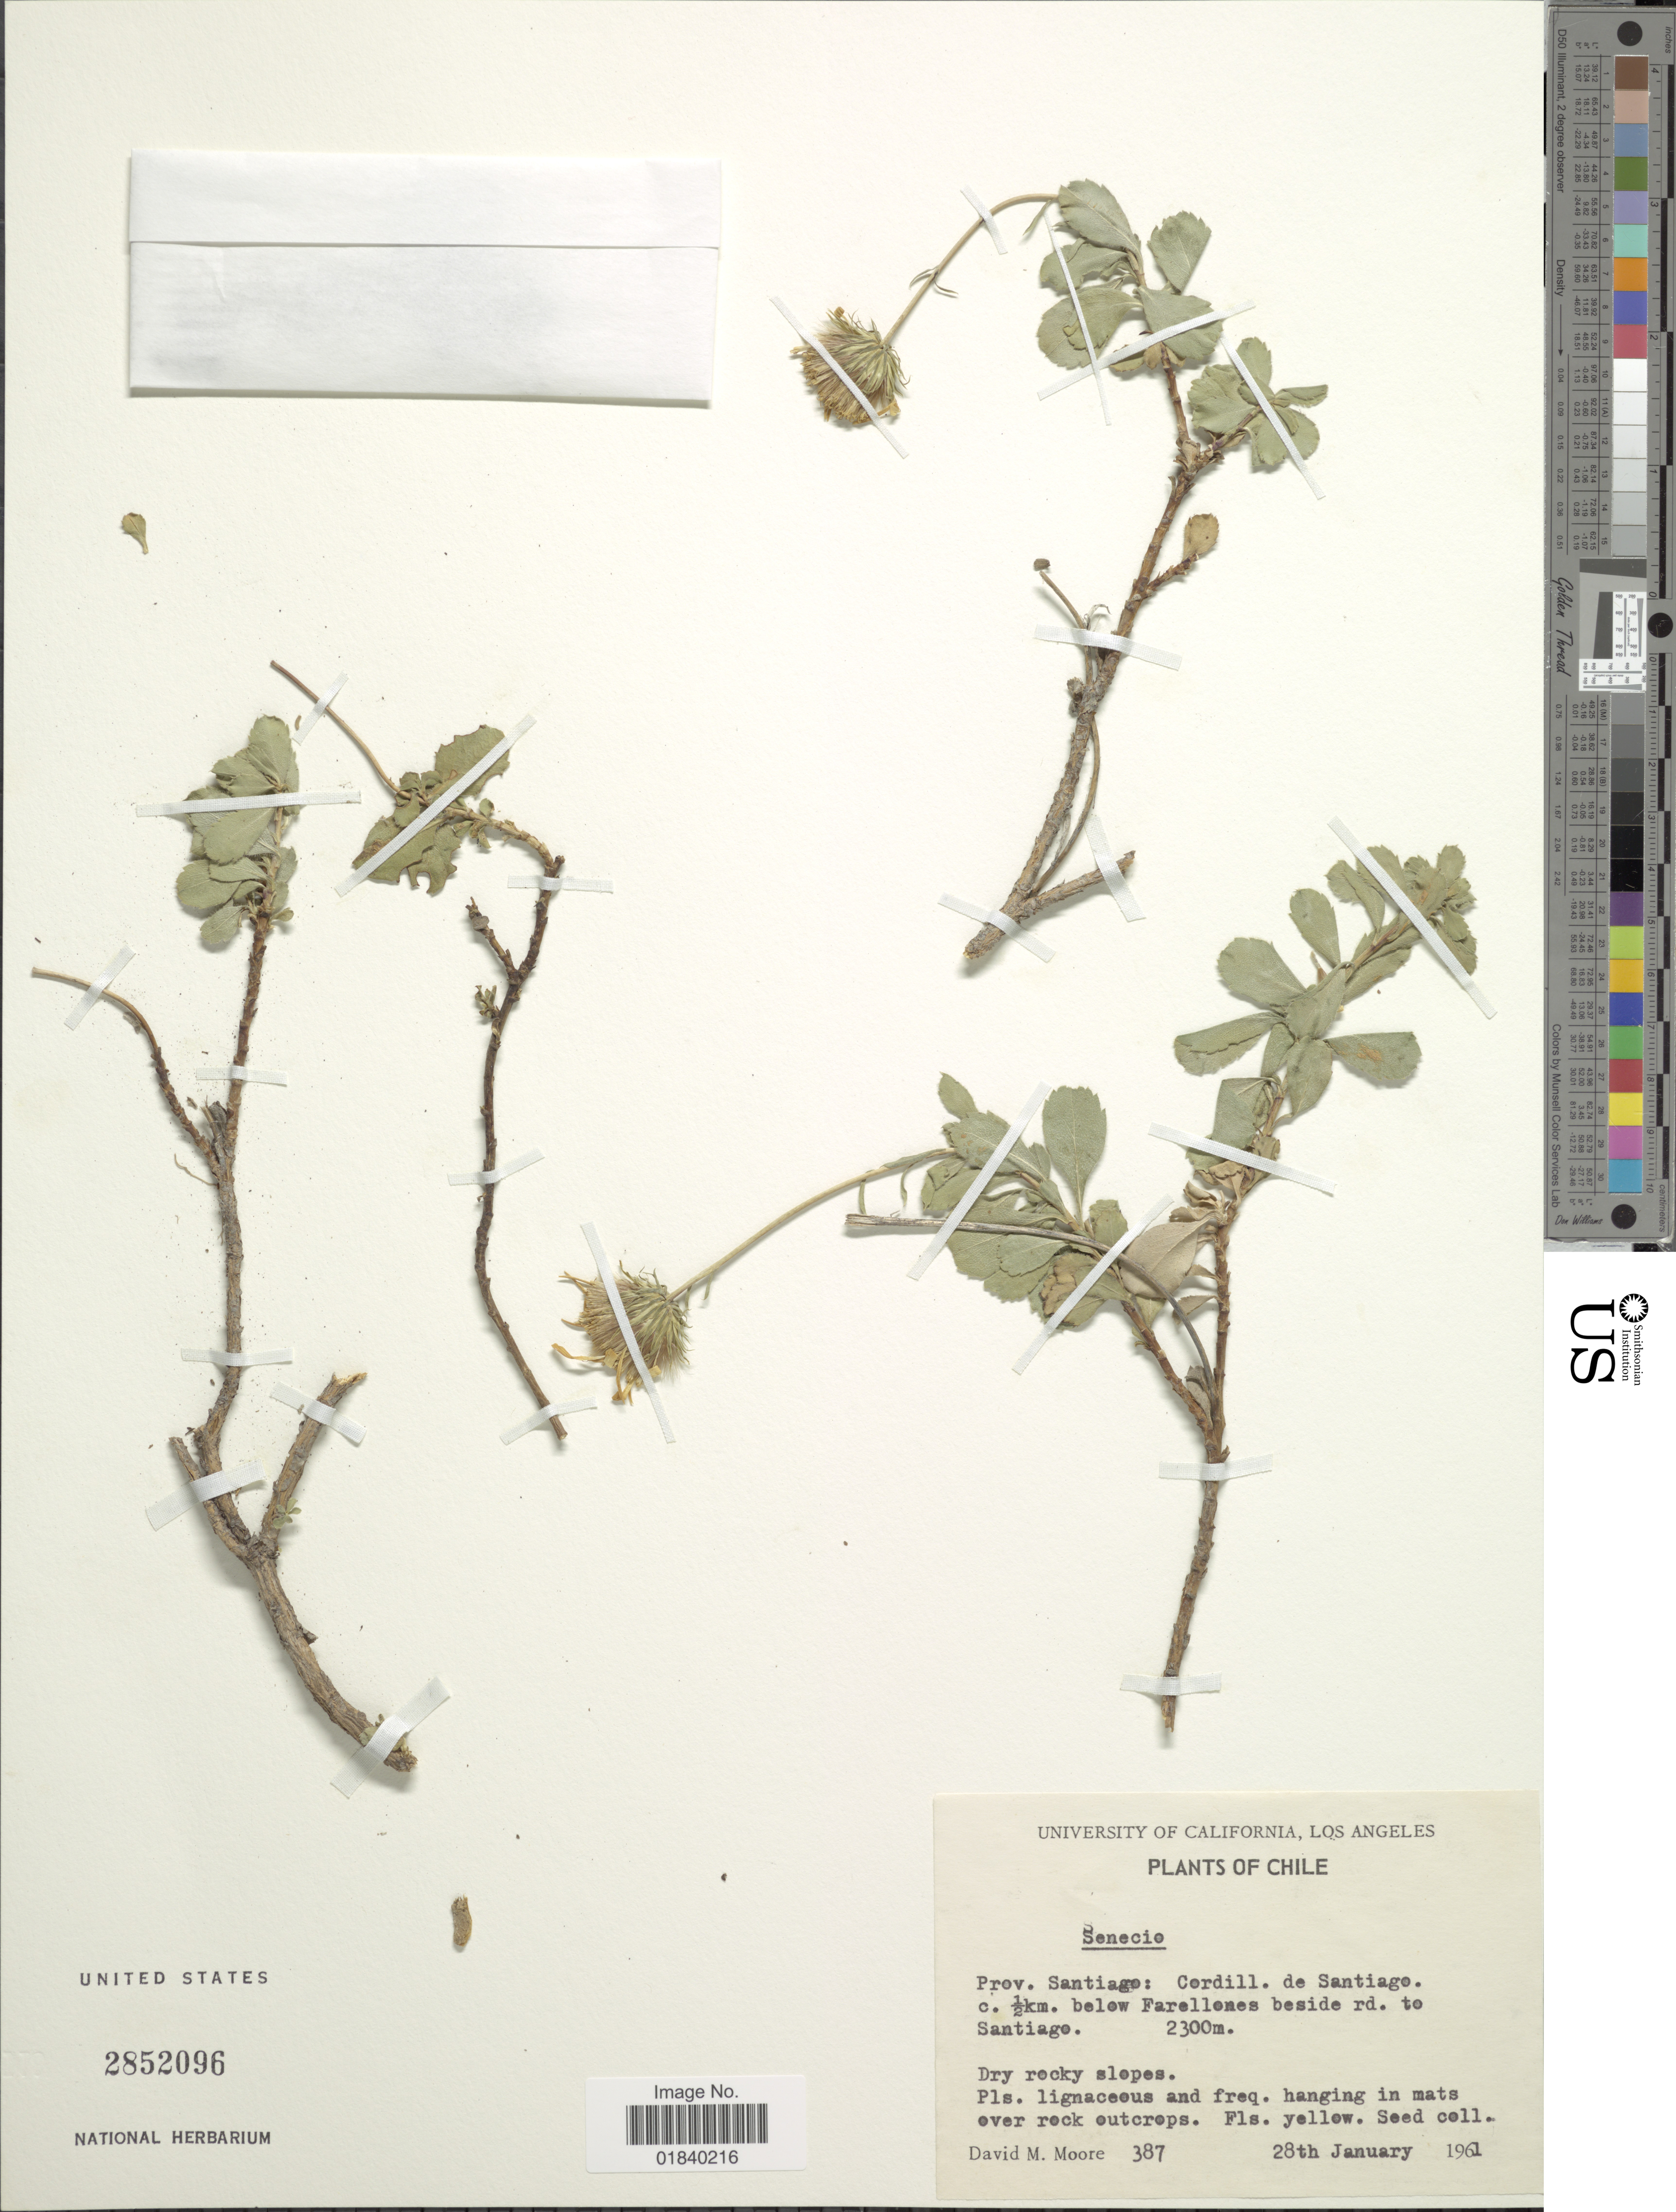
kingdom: Plantae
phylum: Tracheophyta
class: Magnoliopsida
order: Asterales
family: Asteraceae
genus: Senecio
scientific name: Senecio sp.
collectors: D. Moore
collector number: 387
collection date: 1961-01-28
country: Chile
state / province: Región Metropolitana (RM)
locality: Prov. Santiago: Cordill. de Santiago. c.½ km. below Farellenes beside rd. to Santiago.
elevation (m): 2300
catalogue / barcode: US 2852096